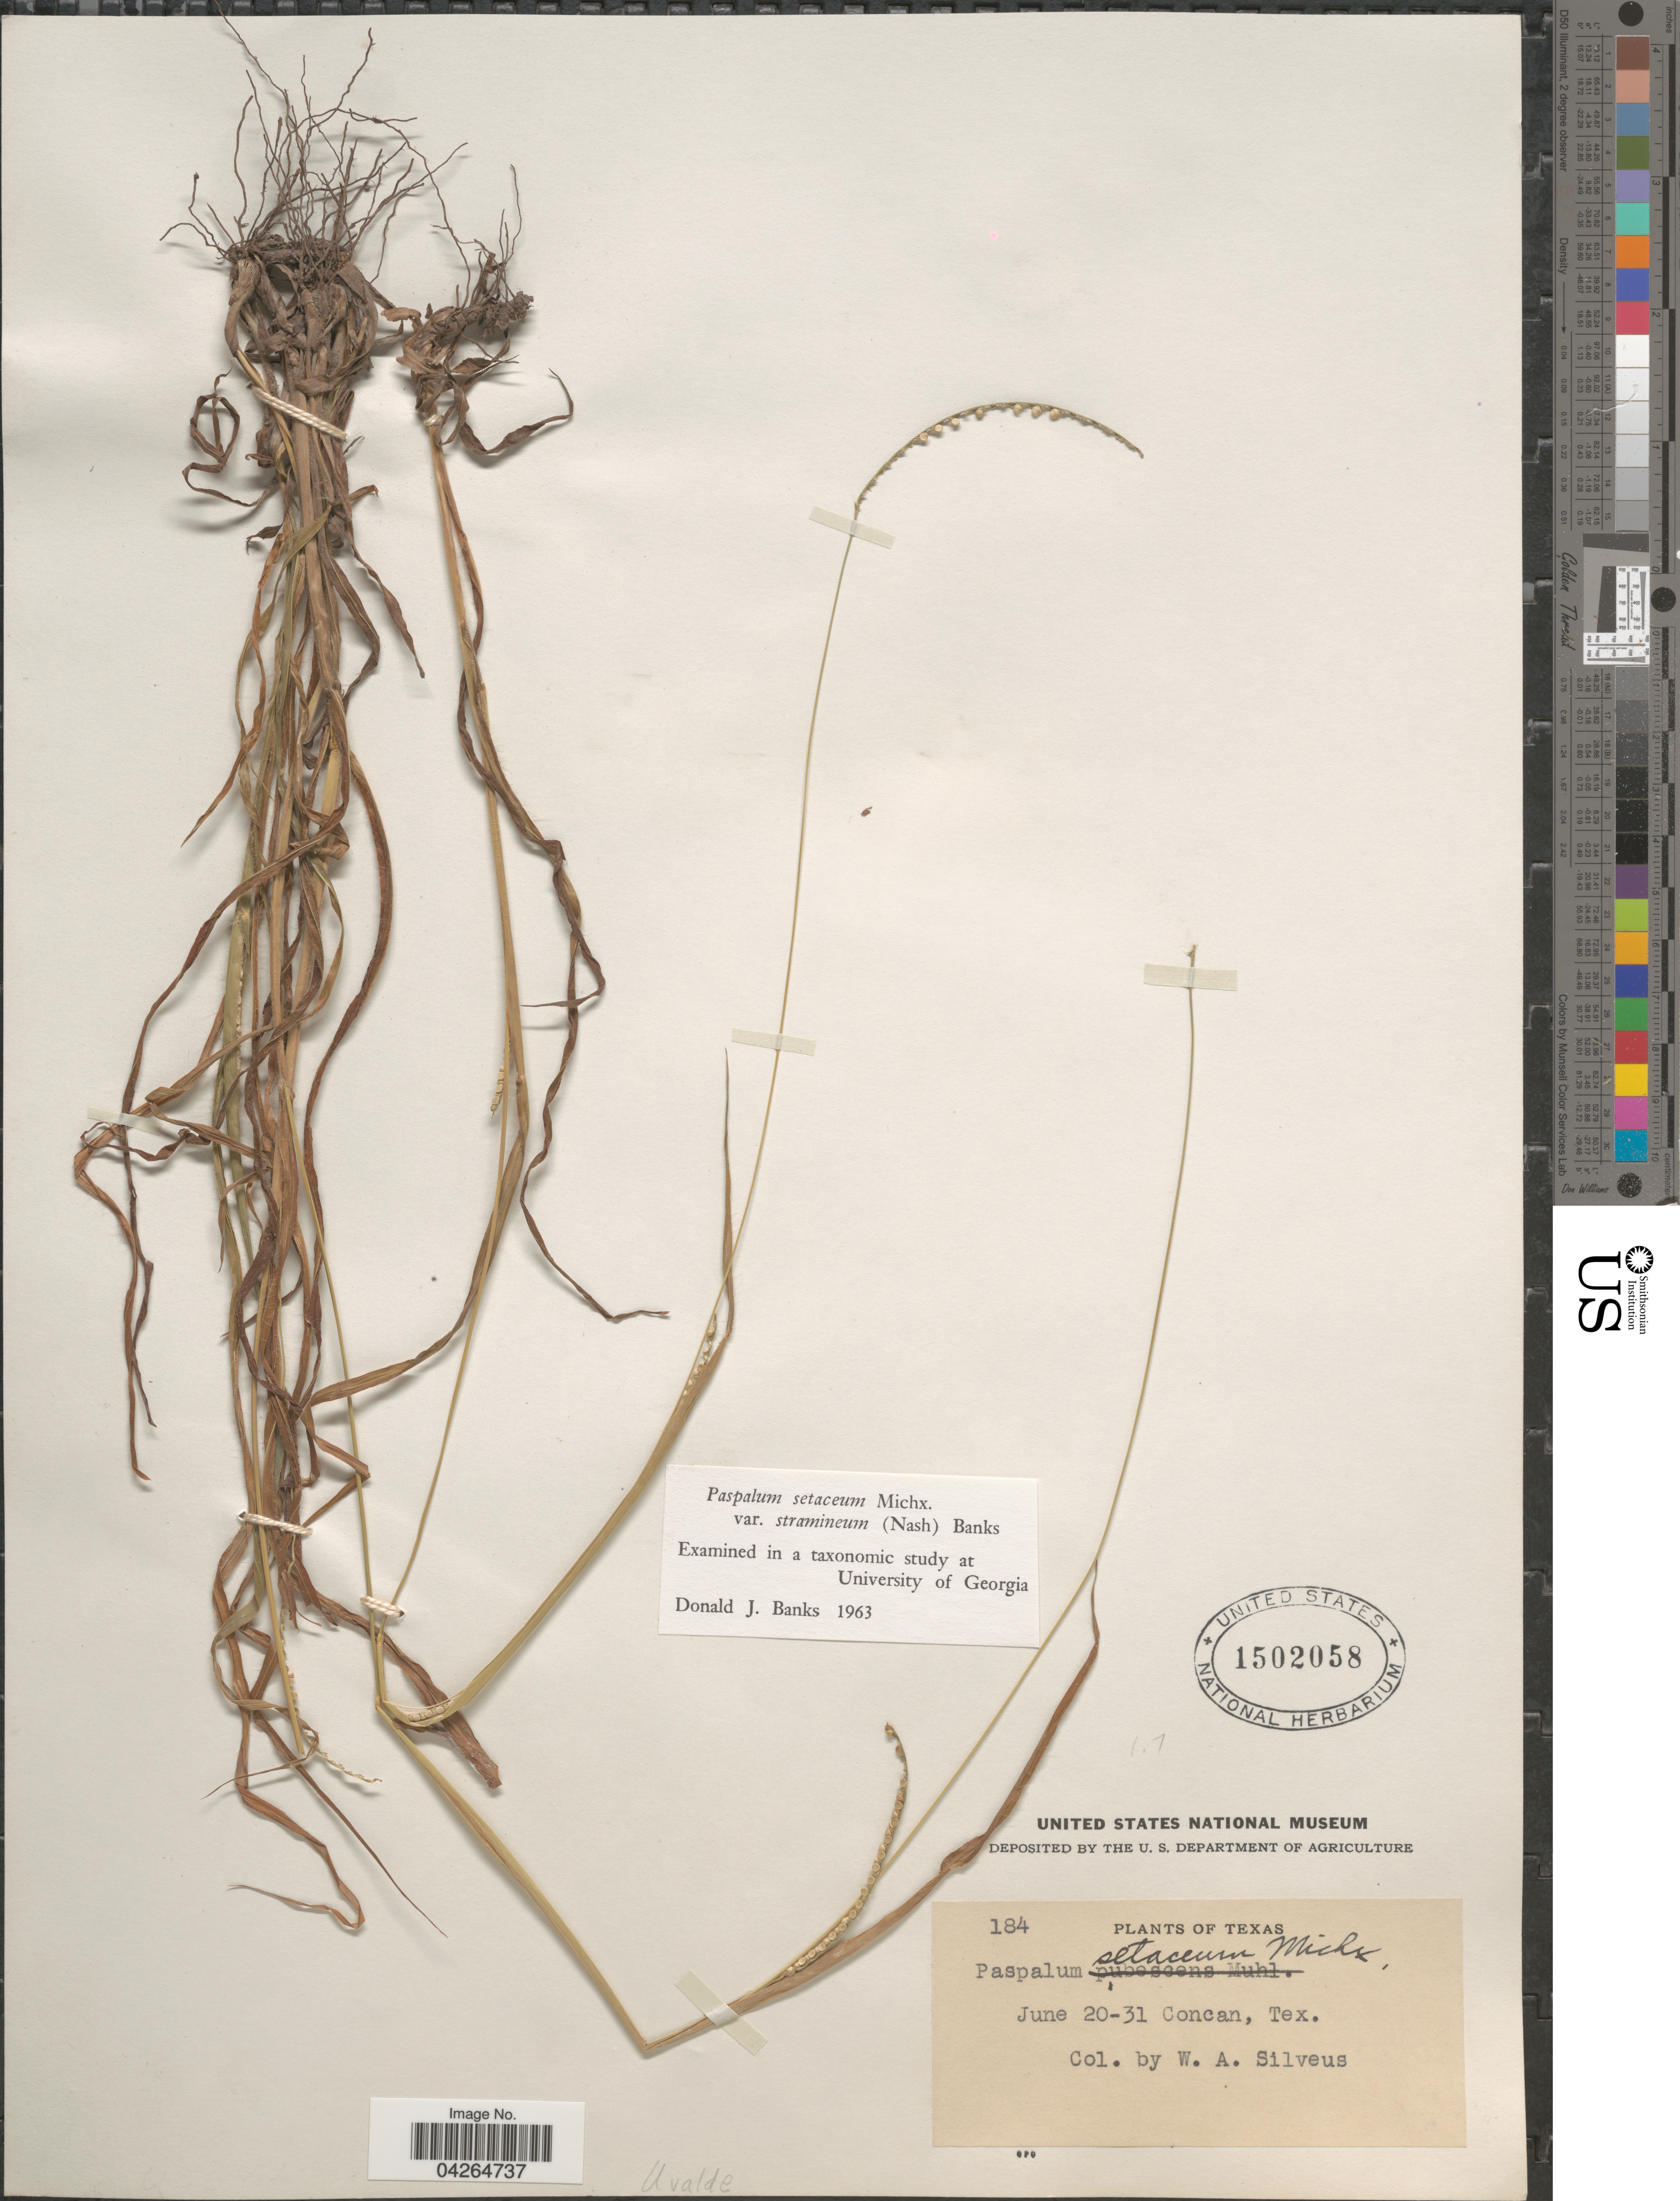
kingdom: Plantae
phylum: Tracheophyta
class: Liliopsida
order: Poales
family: Poaceae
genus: Paspalum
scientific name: Paspalum setaceum var. stramineum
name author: (Nash) D.J. Banks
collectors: W. Silveus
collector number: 184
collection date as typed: Transcribed d/m/y: 20/6/31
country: United States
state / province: Texas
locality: Concan. Uvalde.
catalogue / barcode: US 1502058